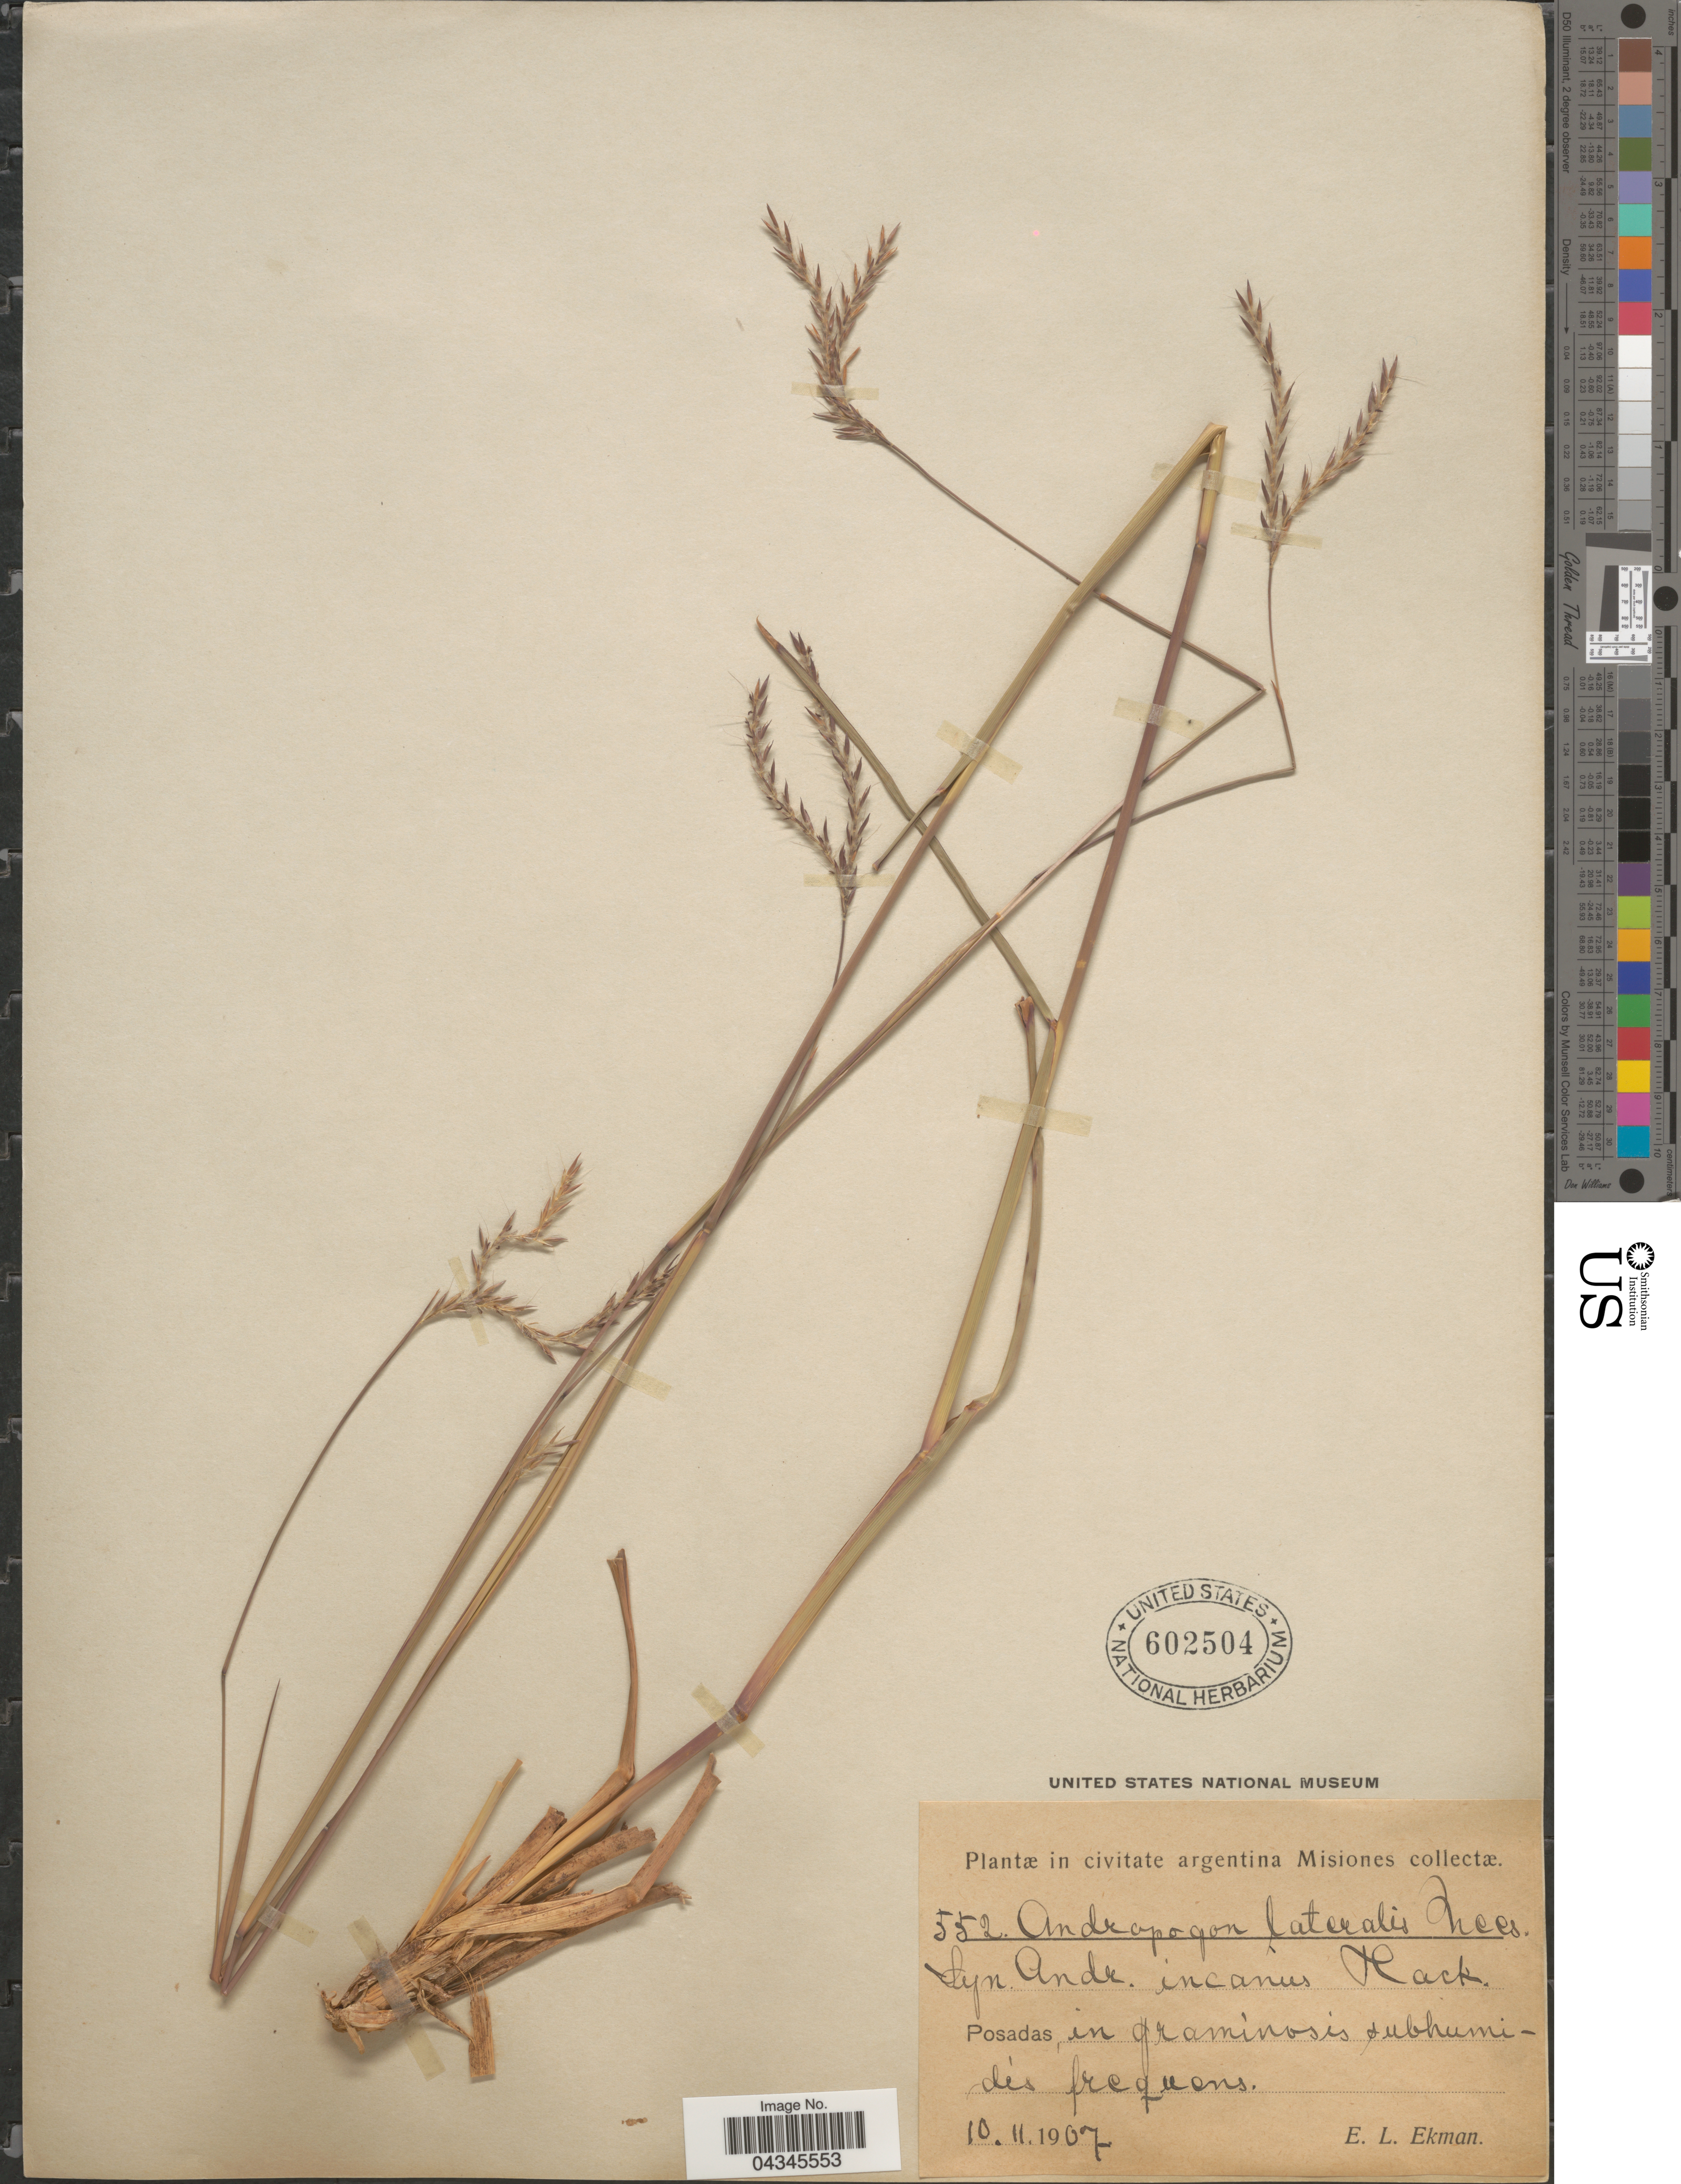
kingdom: Plantae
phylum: Tracheophyta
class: Liliopsida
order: Poales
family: Poaceae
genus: Andropogon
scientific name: Andropogon lateralis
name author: Nees in Mart.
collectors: E. L. Ekman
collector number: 552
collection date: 1907-11-10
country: Argentina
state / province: Misiones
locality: Posadas, in graminosis subhumides frequens.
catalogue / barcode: US 602504